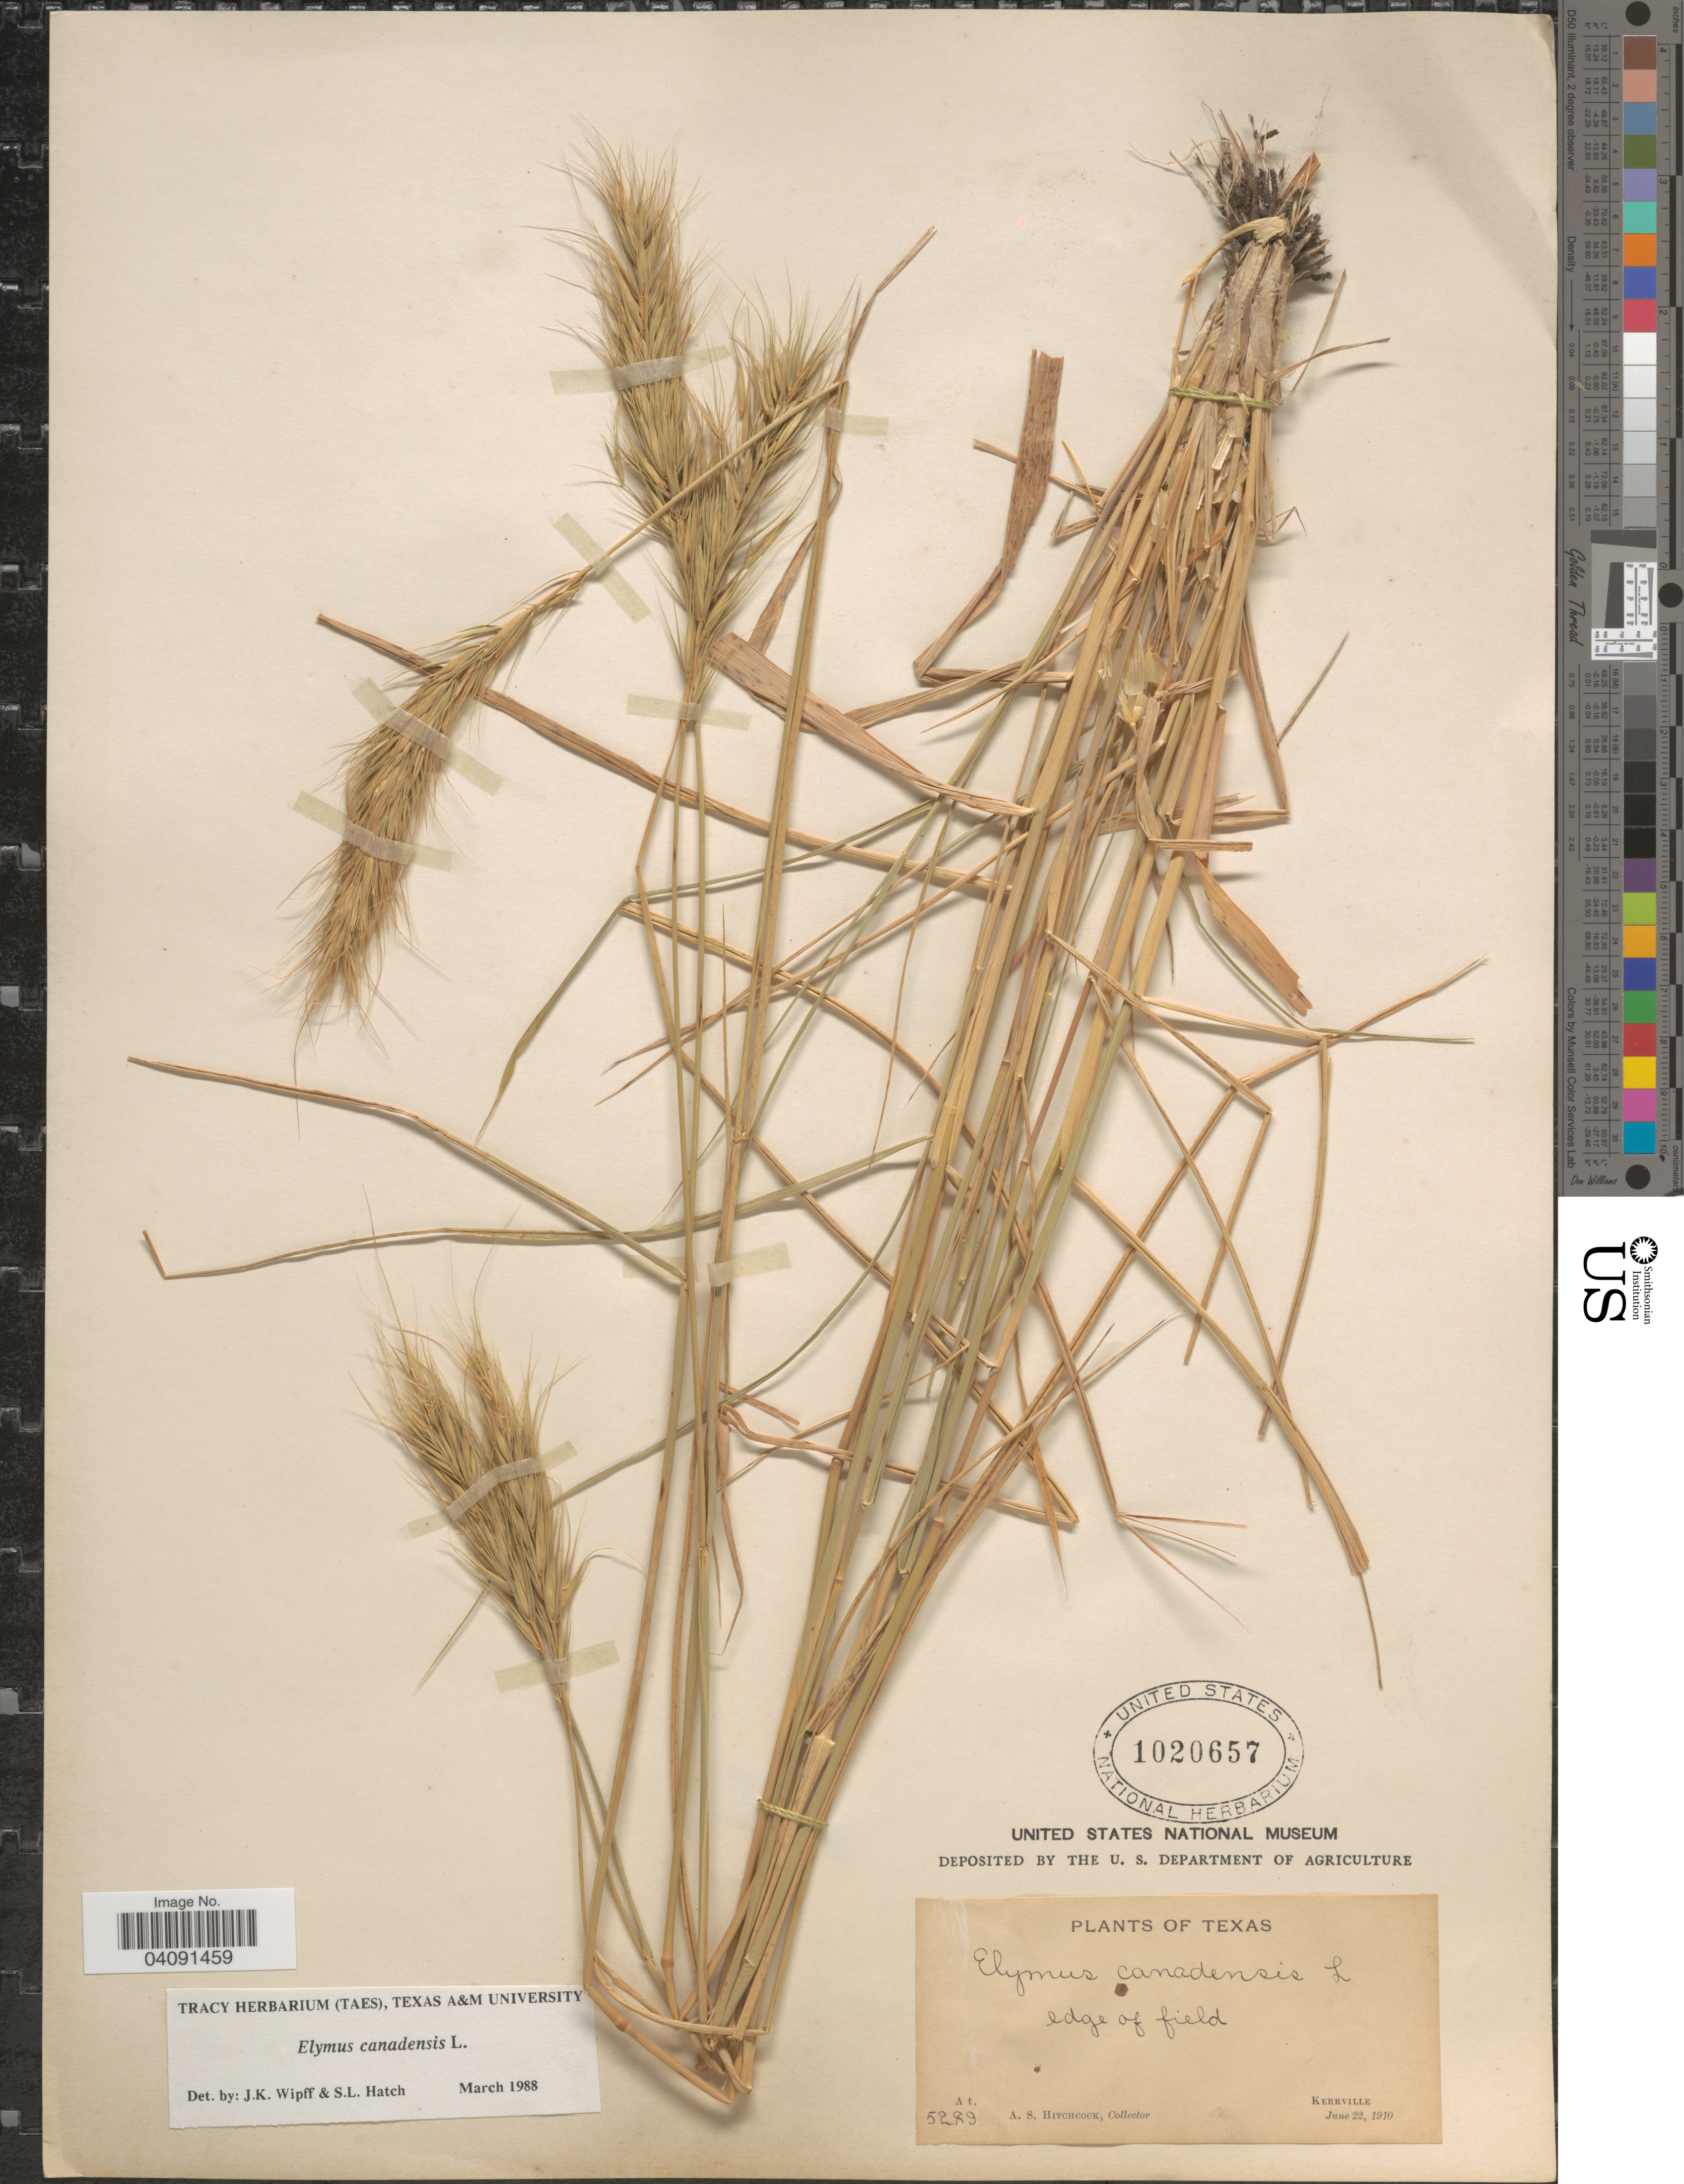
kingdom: Plantae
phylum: Tracheophyta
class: Liliopsida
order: Poales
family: Poaceae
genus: Elymus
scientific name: Elymus canadensis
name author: L.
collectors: A. S. Hitchcock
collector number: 5289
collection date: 1910-06-22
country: United States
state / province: Texas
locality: Edge of field. Kerryville.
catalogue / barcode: US 1020657